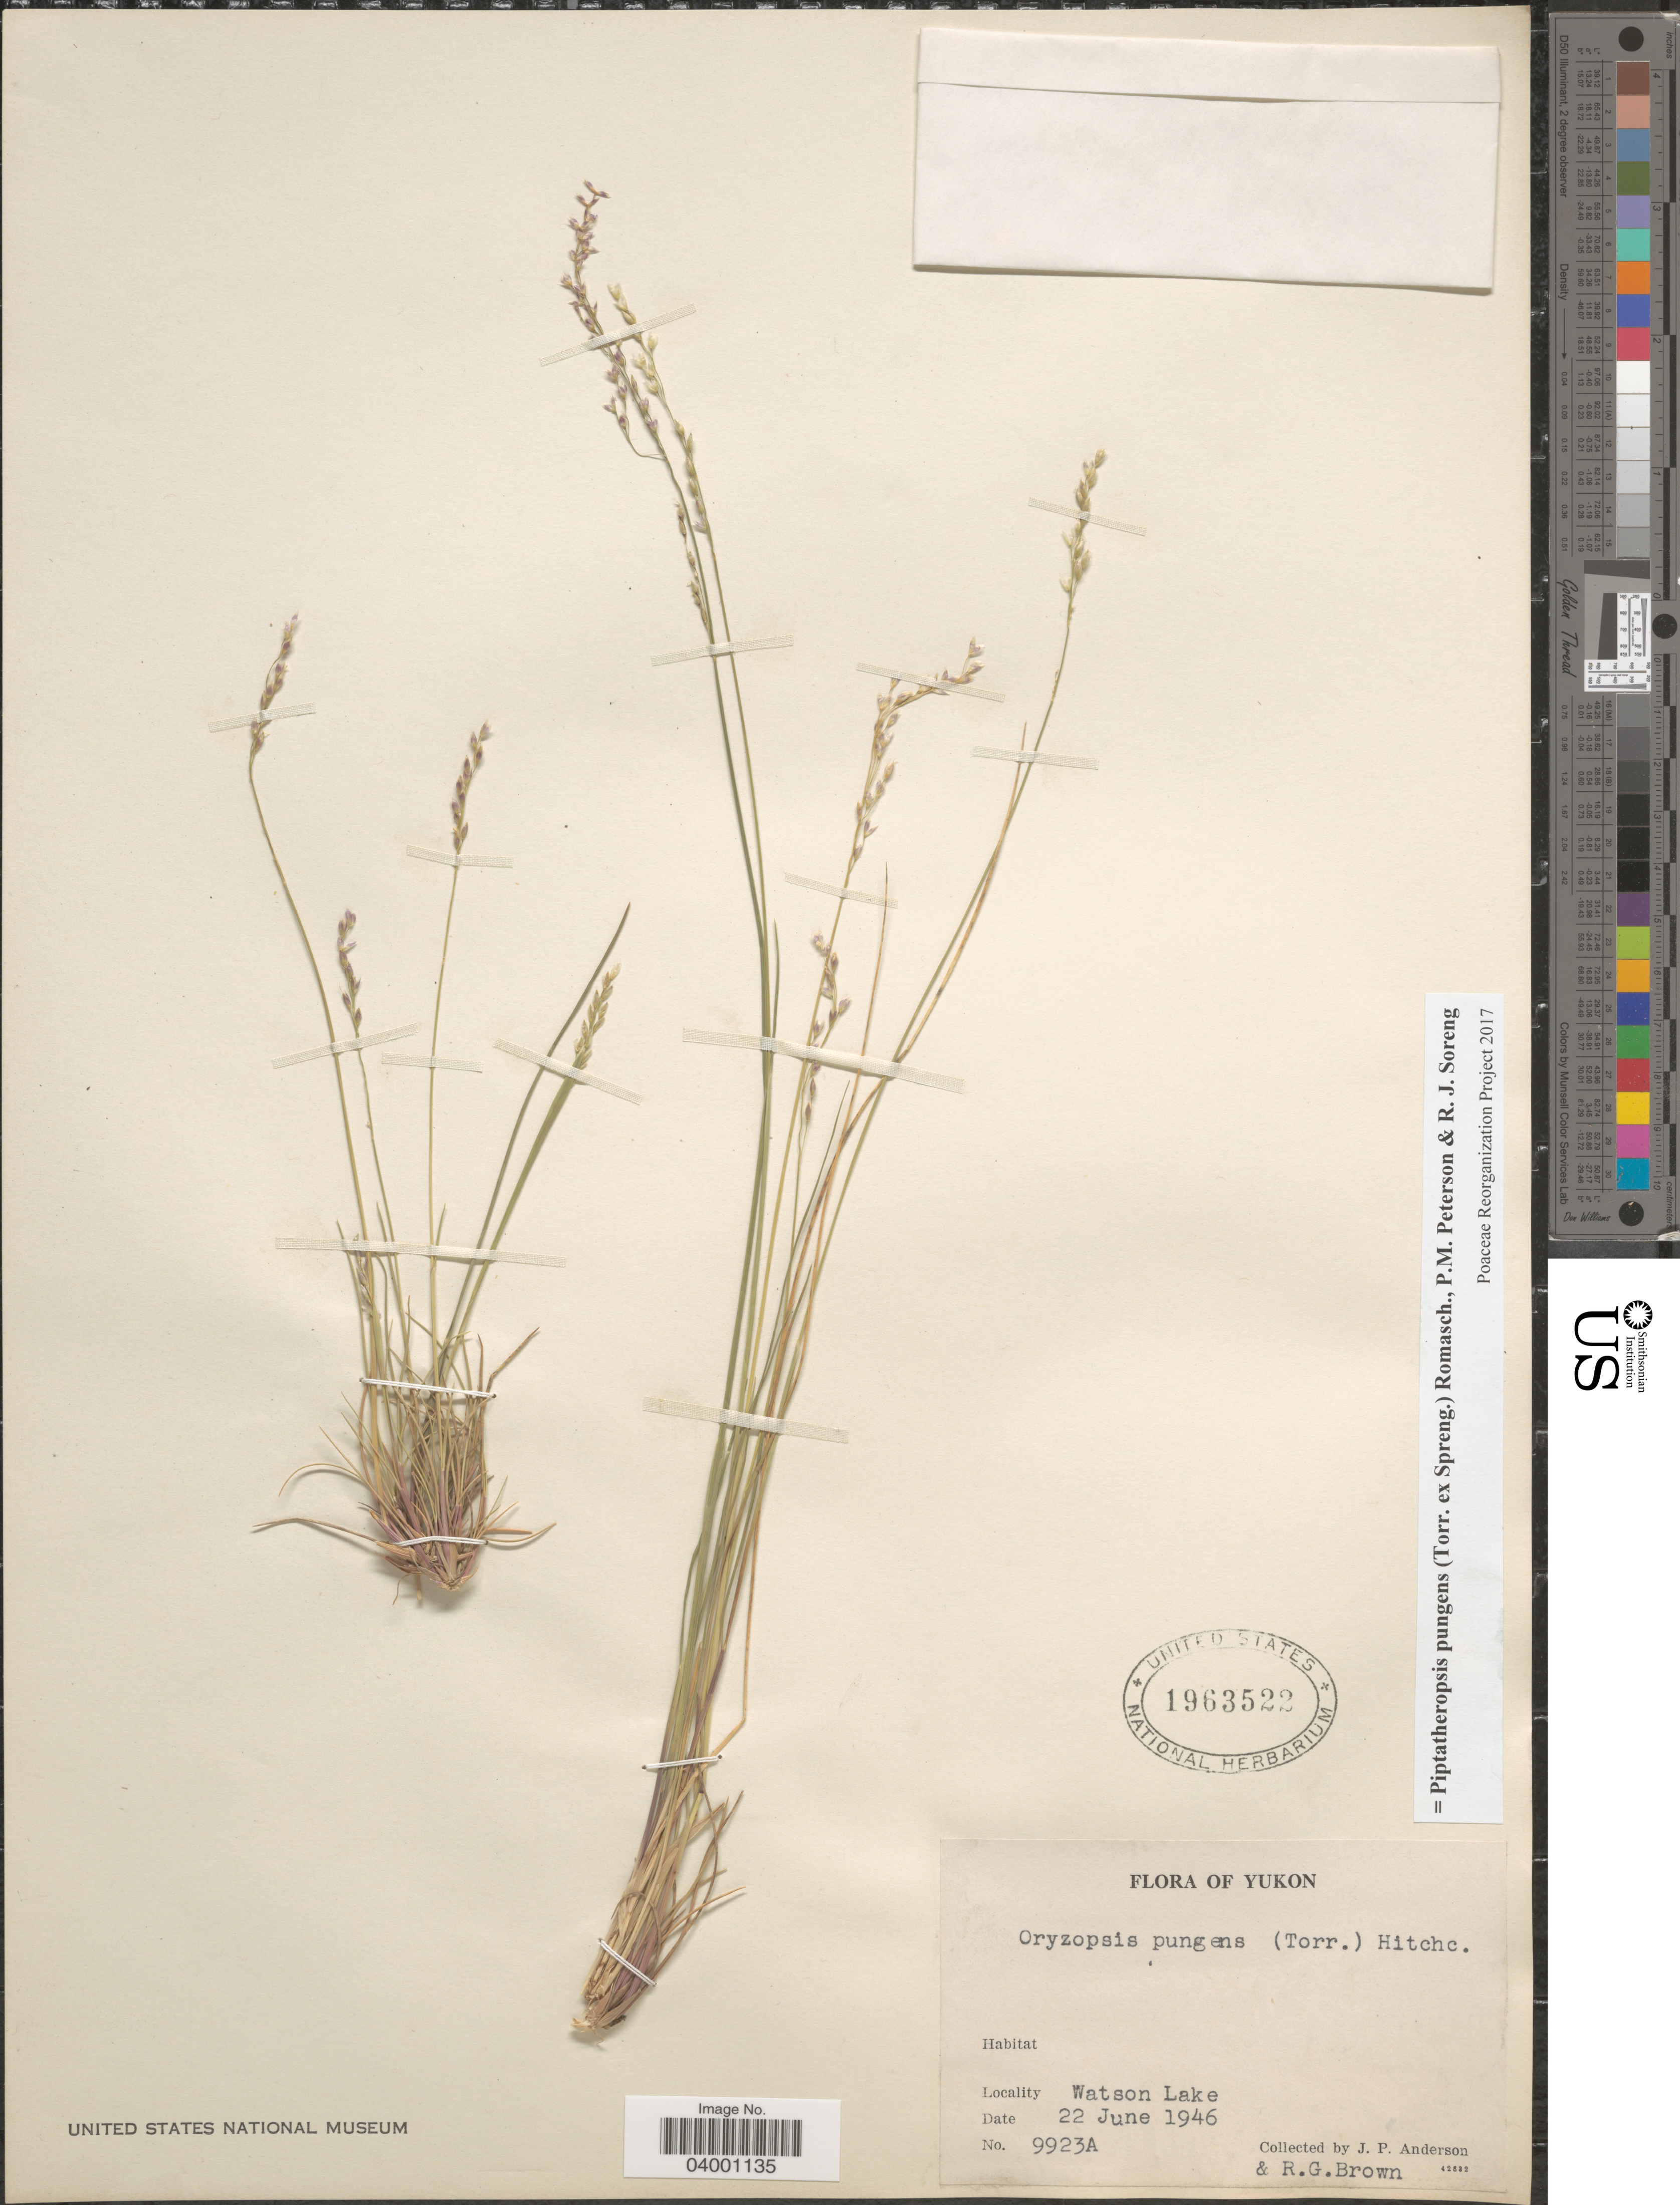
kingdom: Plantae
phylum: Tracheophyta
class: Liliopsida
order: Poales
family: Poaceae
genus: Piptatheropsis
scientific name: Piptatheropsis pungens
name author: (Torr. ex Spreng.) Romasch. et al.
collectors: J. P. Anderson & R. G. Brown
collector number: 9923A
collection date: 1946-06-22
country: Canada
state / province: Yukon Territory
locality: Yukon. Watson Lake.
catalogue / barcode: US 1963522